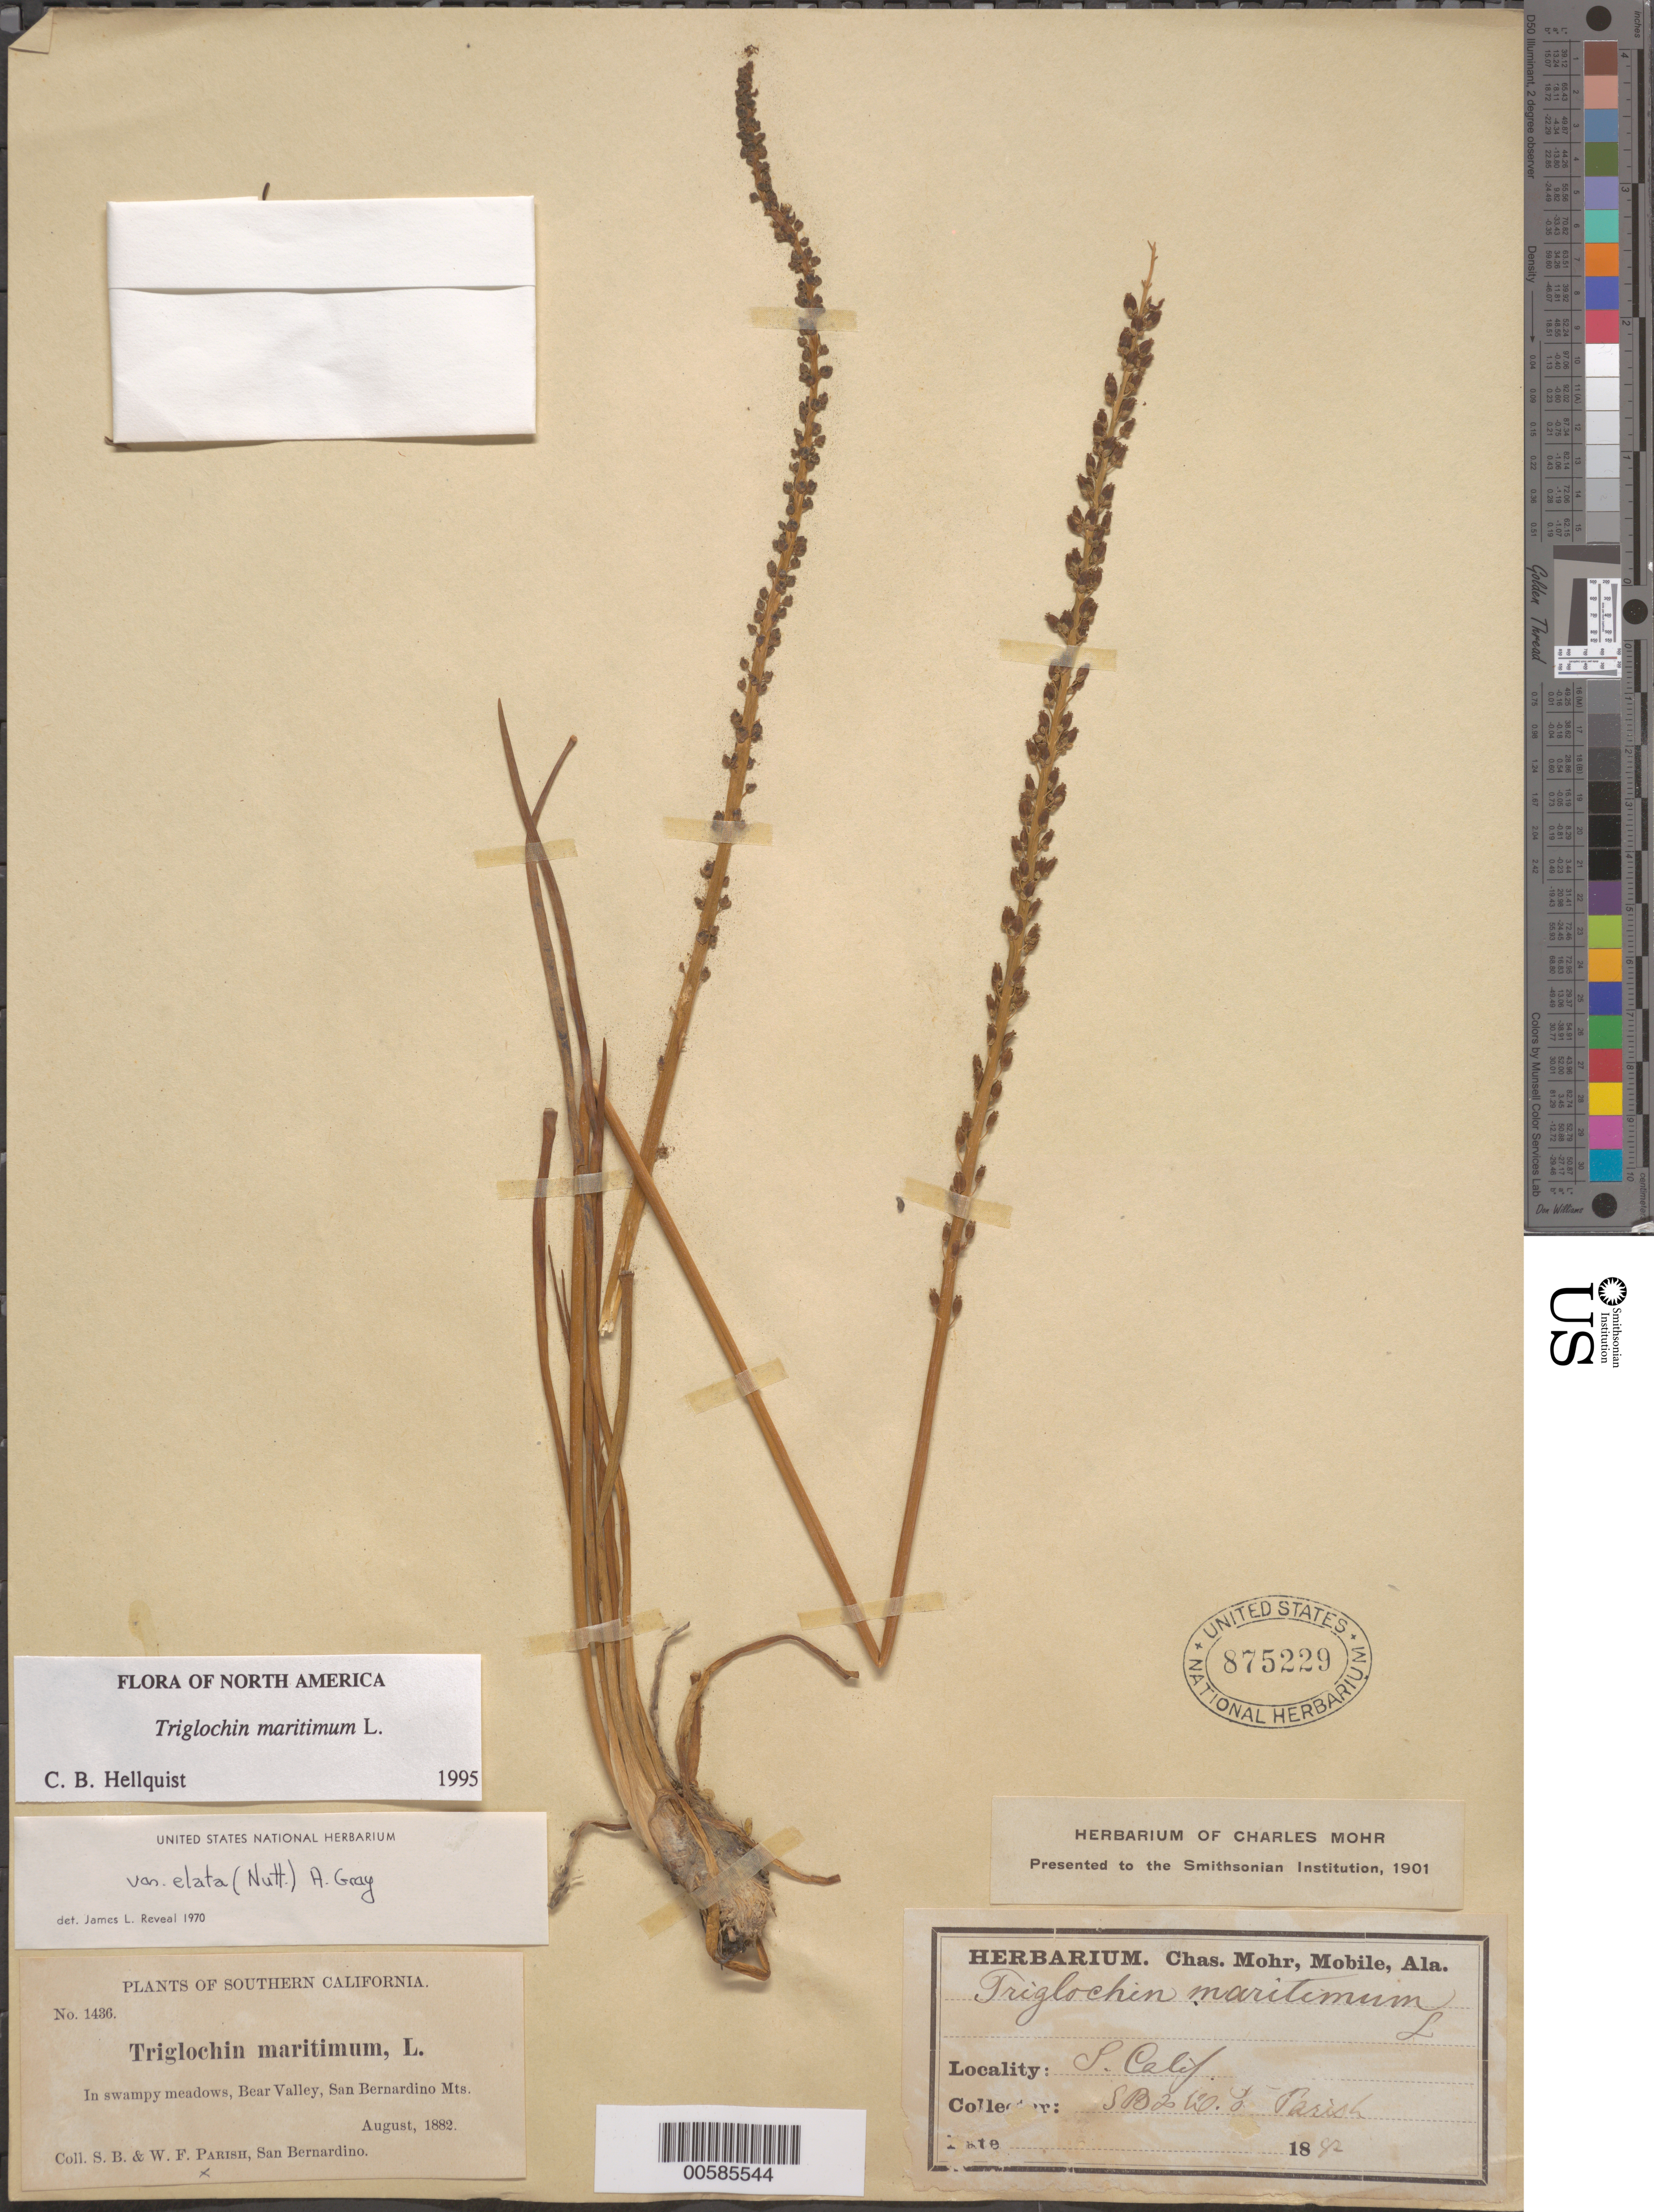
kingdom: Plantae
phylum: Tracheophyta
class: Liliopsida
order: Alismatales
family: Juncaginaceae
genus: Triglochin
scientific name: Triglochin maritima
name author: L.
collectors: S. B. Parish & W. F. Parish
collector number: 1536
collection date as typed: Aug 1882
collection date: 1882-08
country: United States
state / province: California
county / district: San Bernardino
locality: Bear Valley, San Bernardino Mts.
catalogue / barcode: US 875229